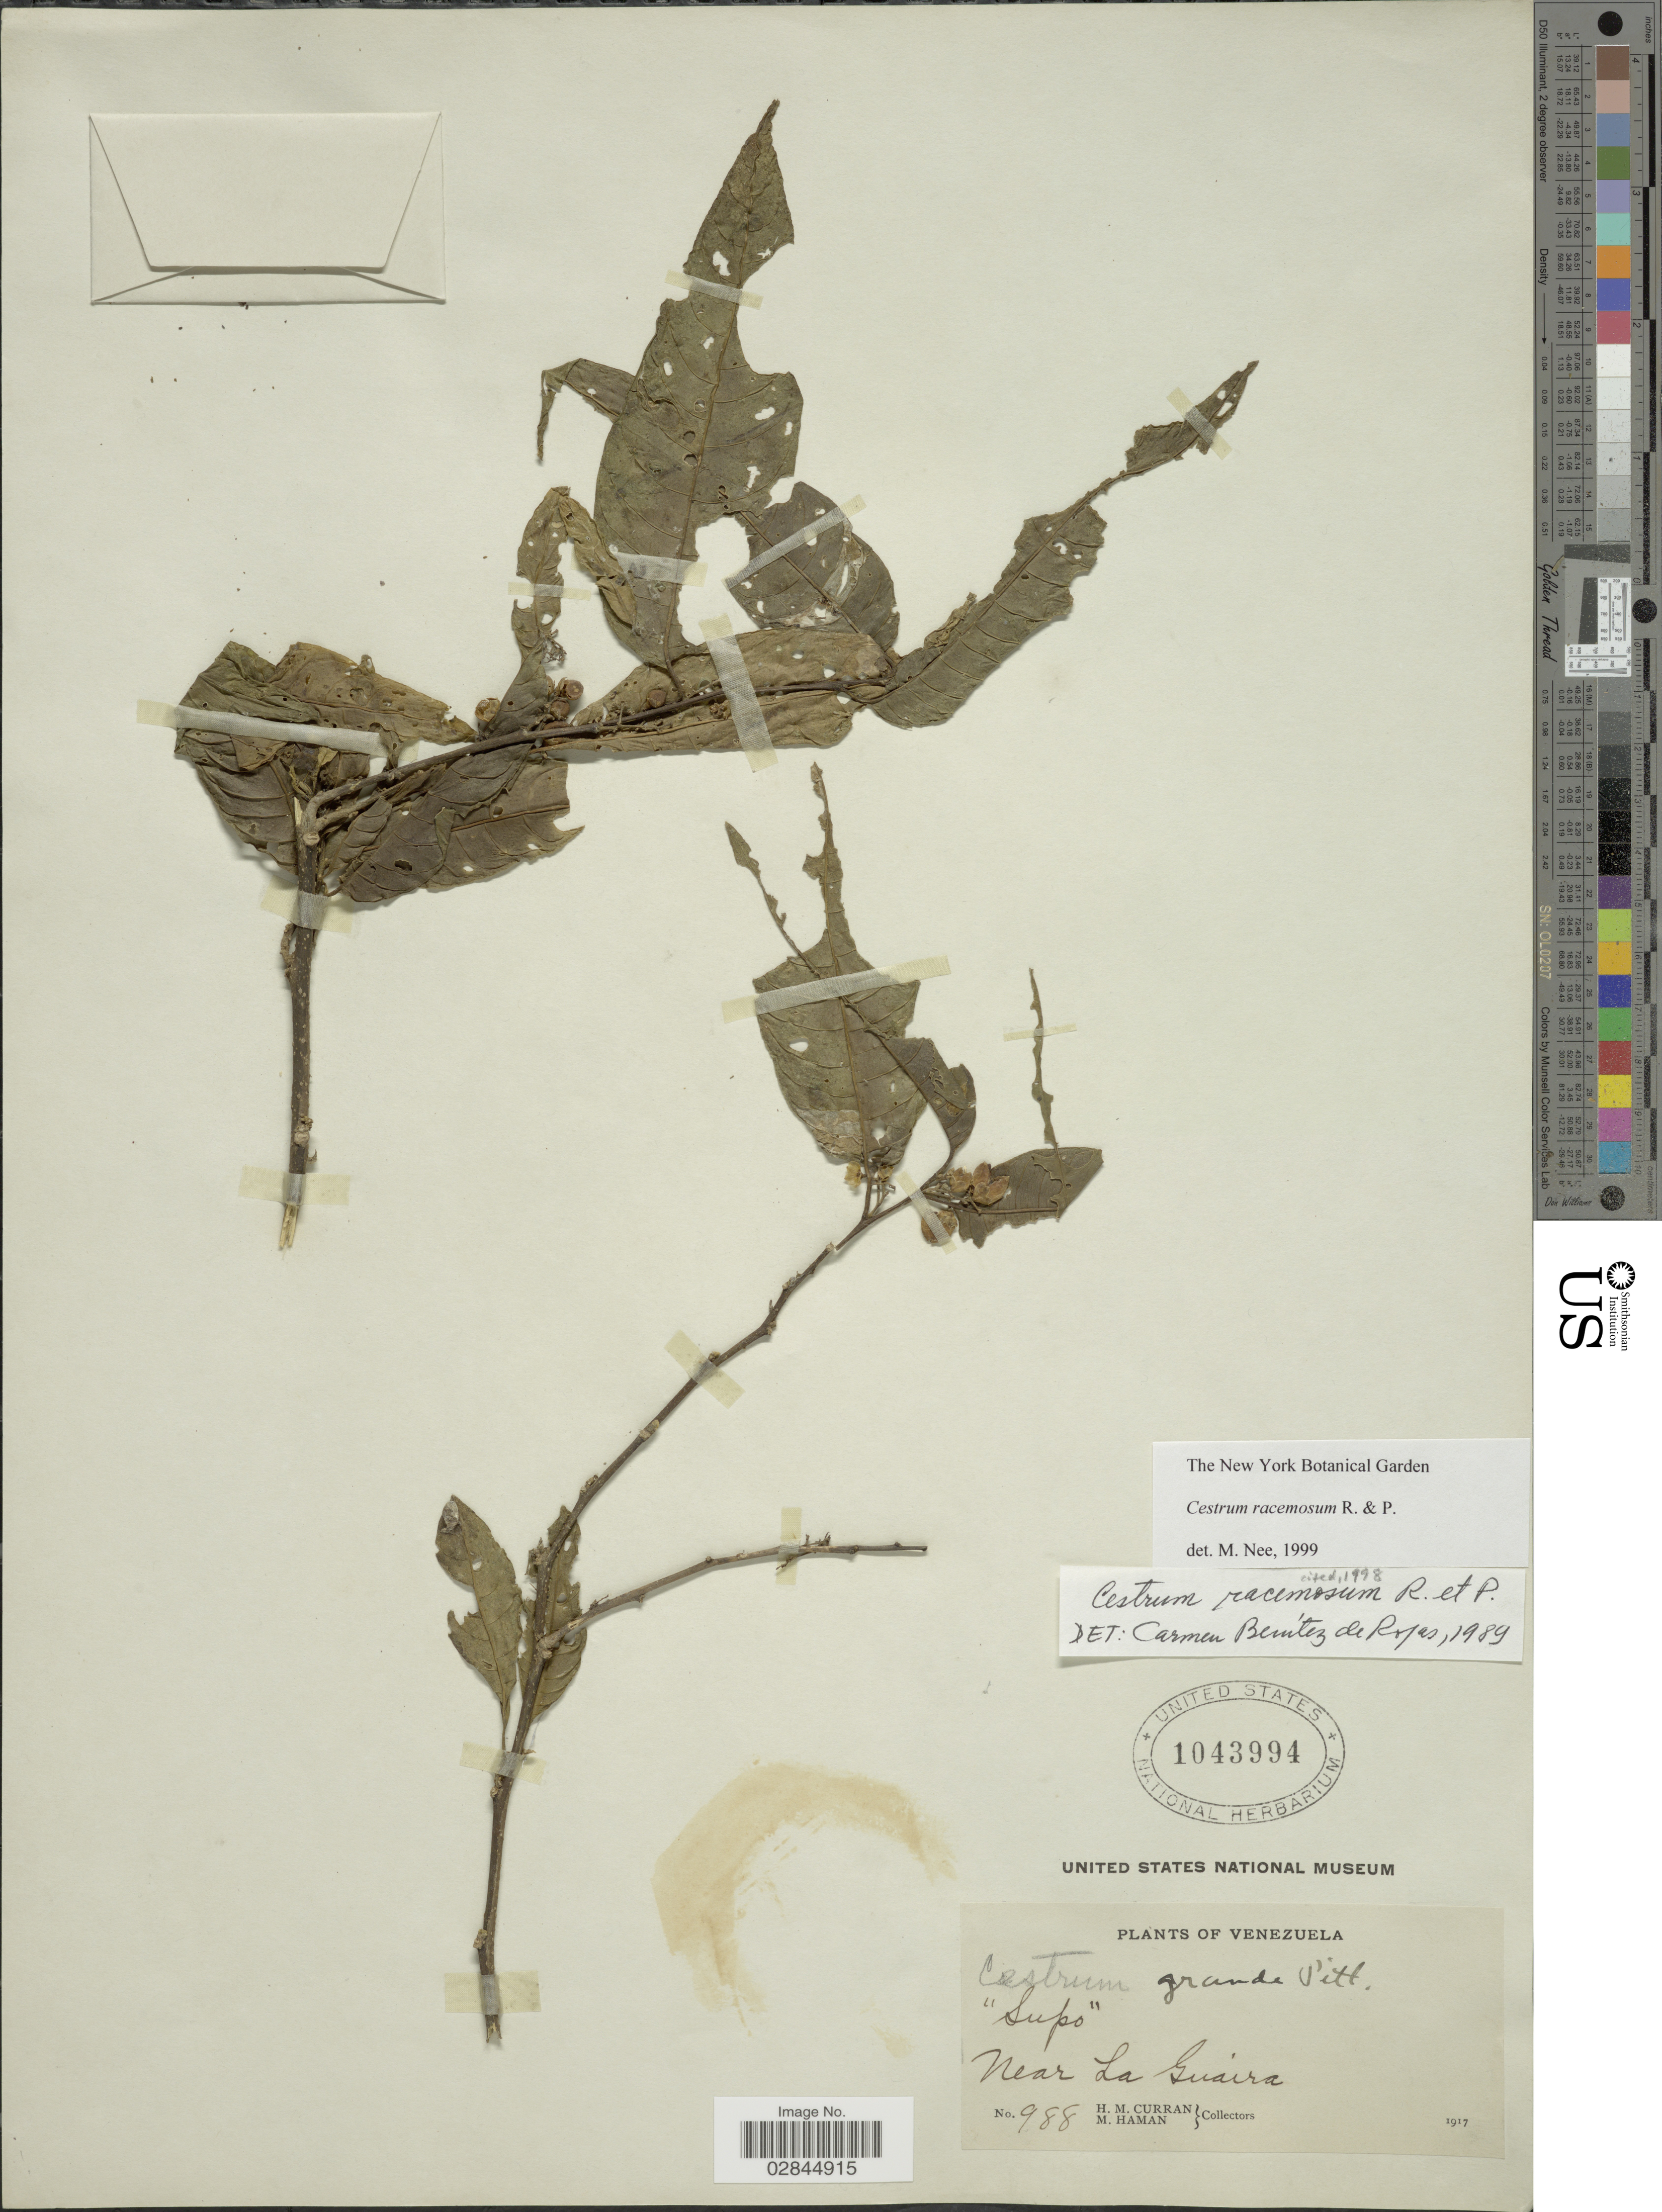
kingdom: Plantae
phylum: Tracheophyta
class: Magnoliopsida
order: Solanales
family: Solanaceae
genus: Cestrum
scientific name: Cestrum racemosum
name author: Ruiz & Pav.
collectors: H. M. Curran & M. Haman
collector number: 988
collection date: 1917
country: Venezuela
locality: Near La Guaira.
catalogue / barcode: US 1043994